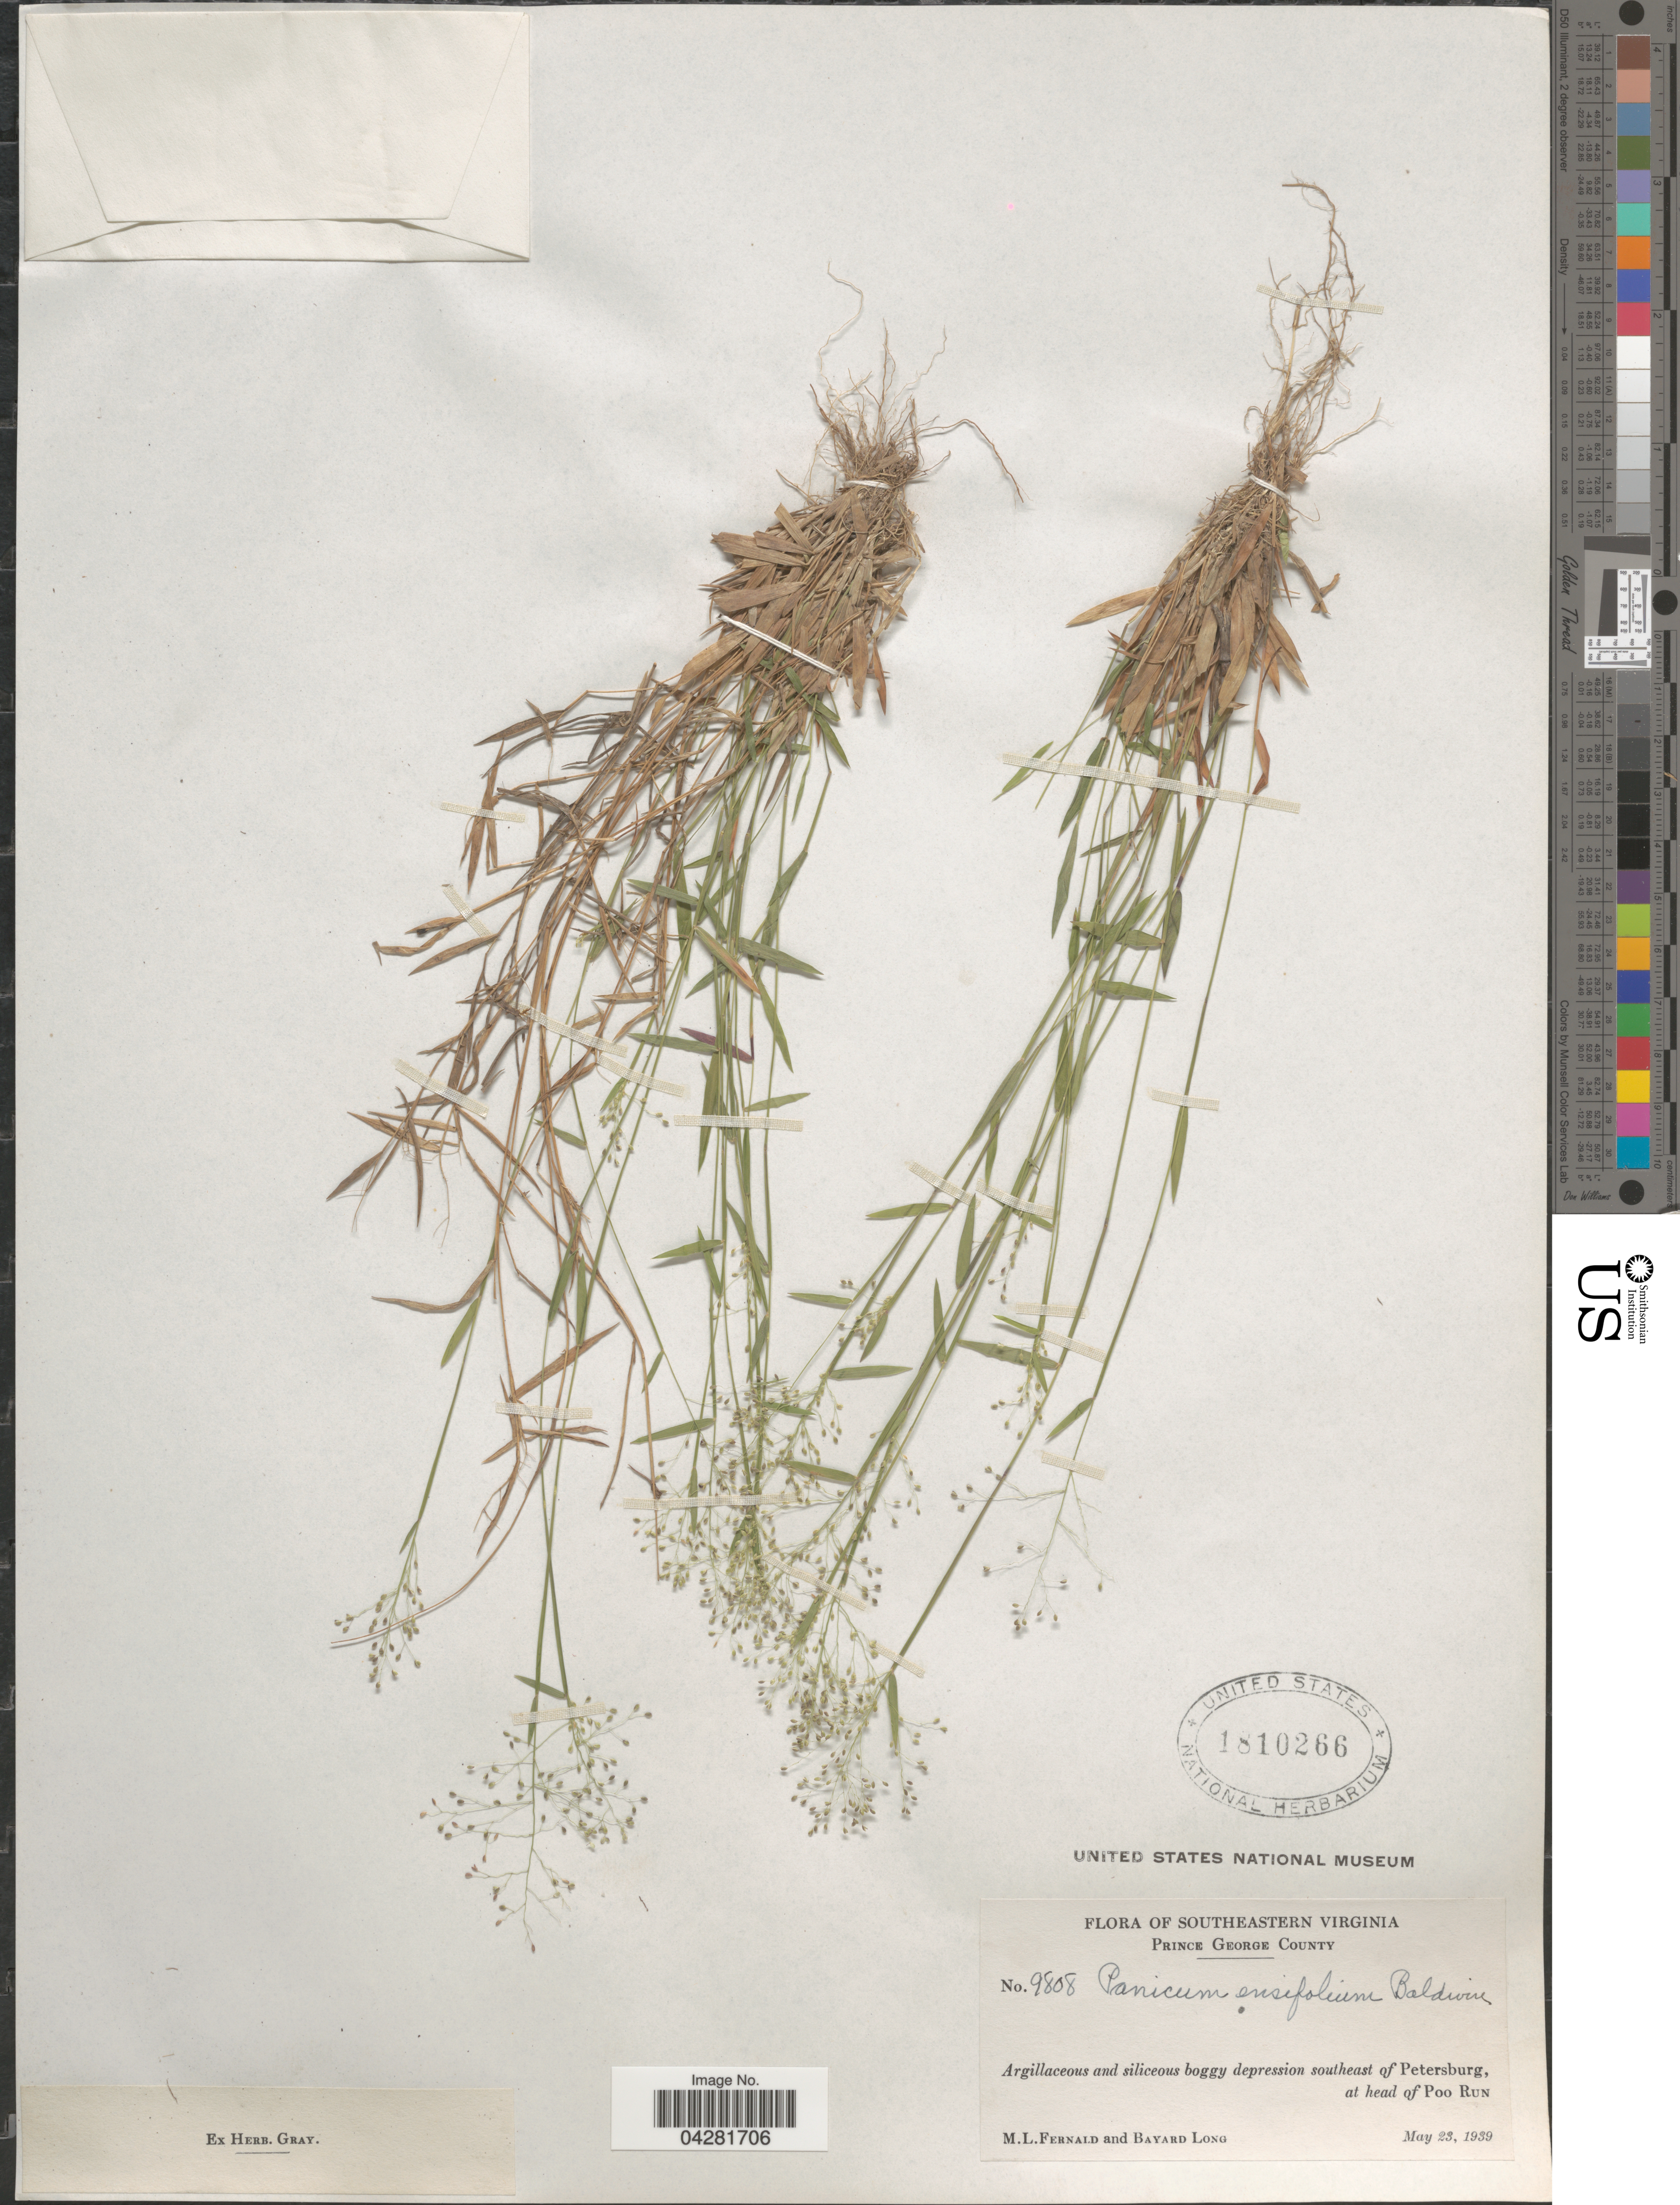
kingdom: Plantae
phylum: Tracheophyta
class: Liliopsida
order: Poales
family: Poaceae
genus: Dichanthelium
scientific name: Dichanthelium ensifolium var. ensifolium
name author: (Baldwin ex Elliot) Gould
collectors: M. L. Fernald & B. Long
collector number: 9808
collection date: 1939-05-23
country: United States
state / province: Virginia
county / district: Prince George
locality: Southeastern Virginia. Prince George County. Argillaceous and siliceous boggy depression southeast of Petersburg, at head of Poo Run.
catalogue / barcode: US 1810266